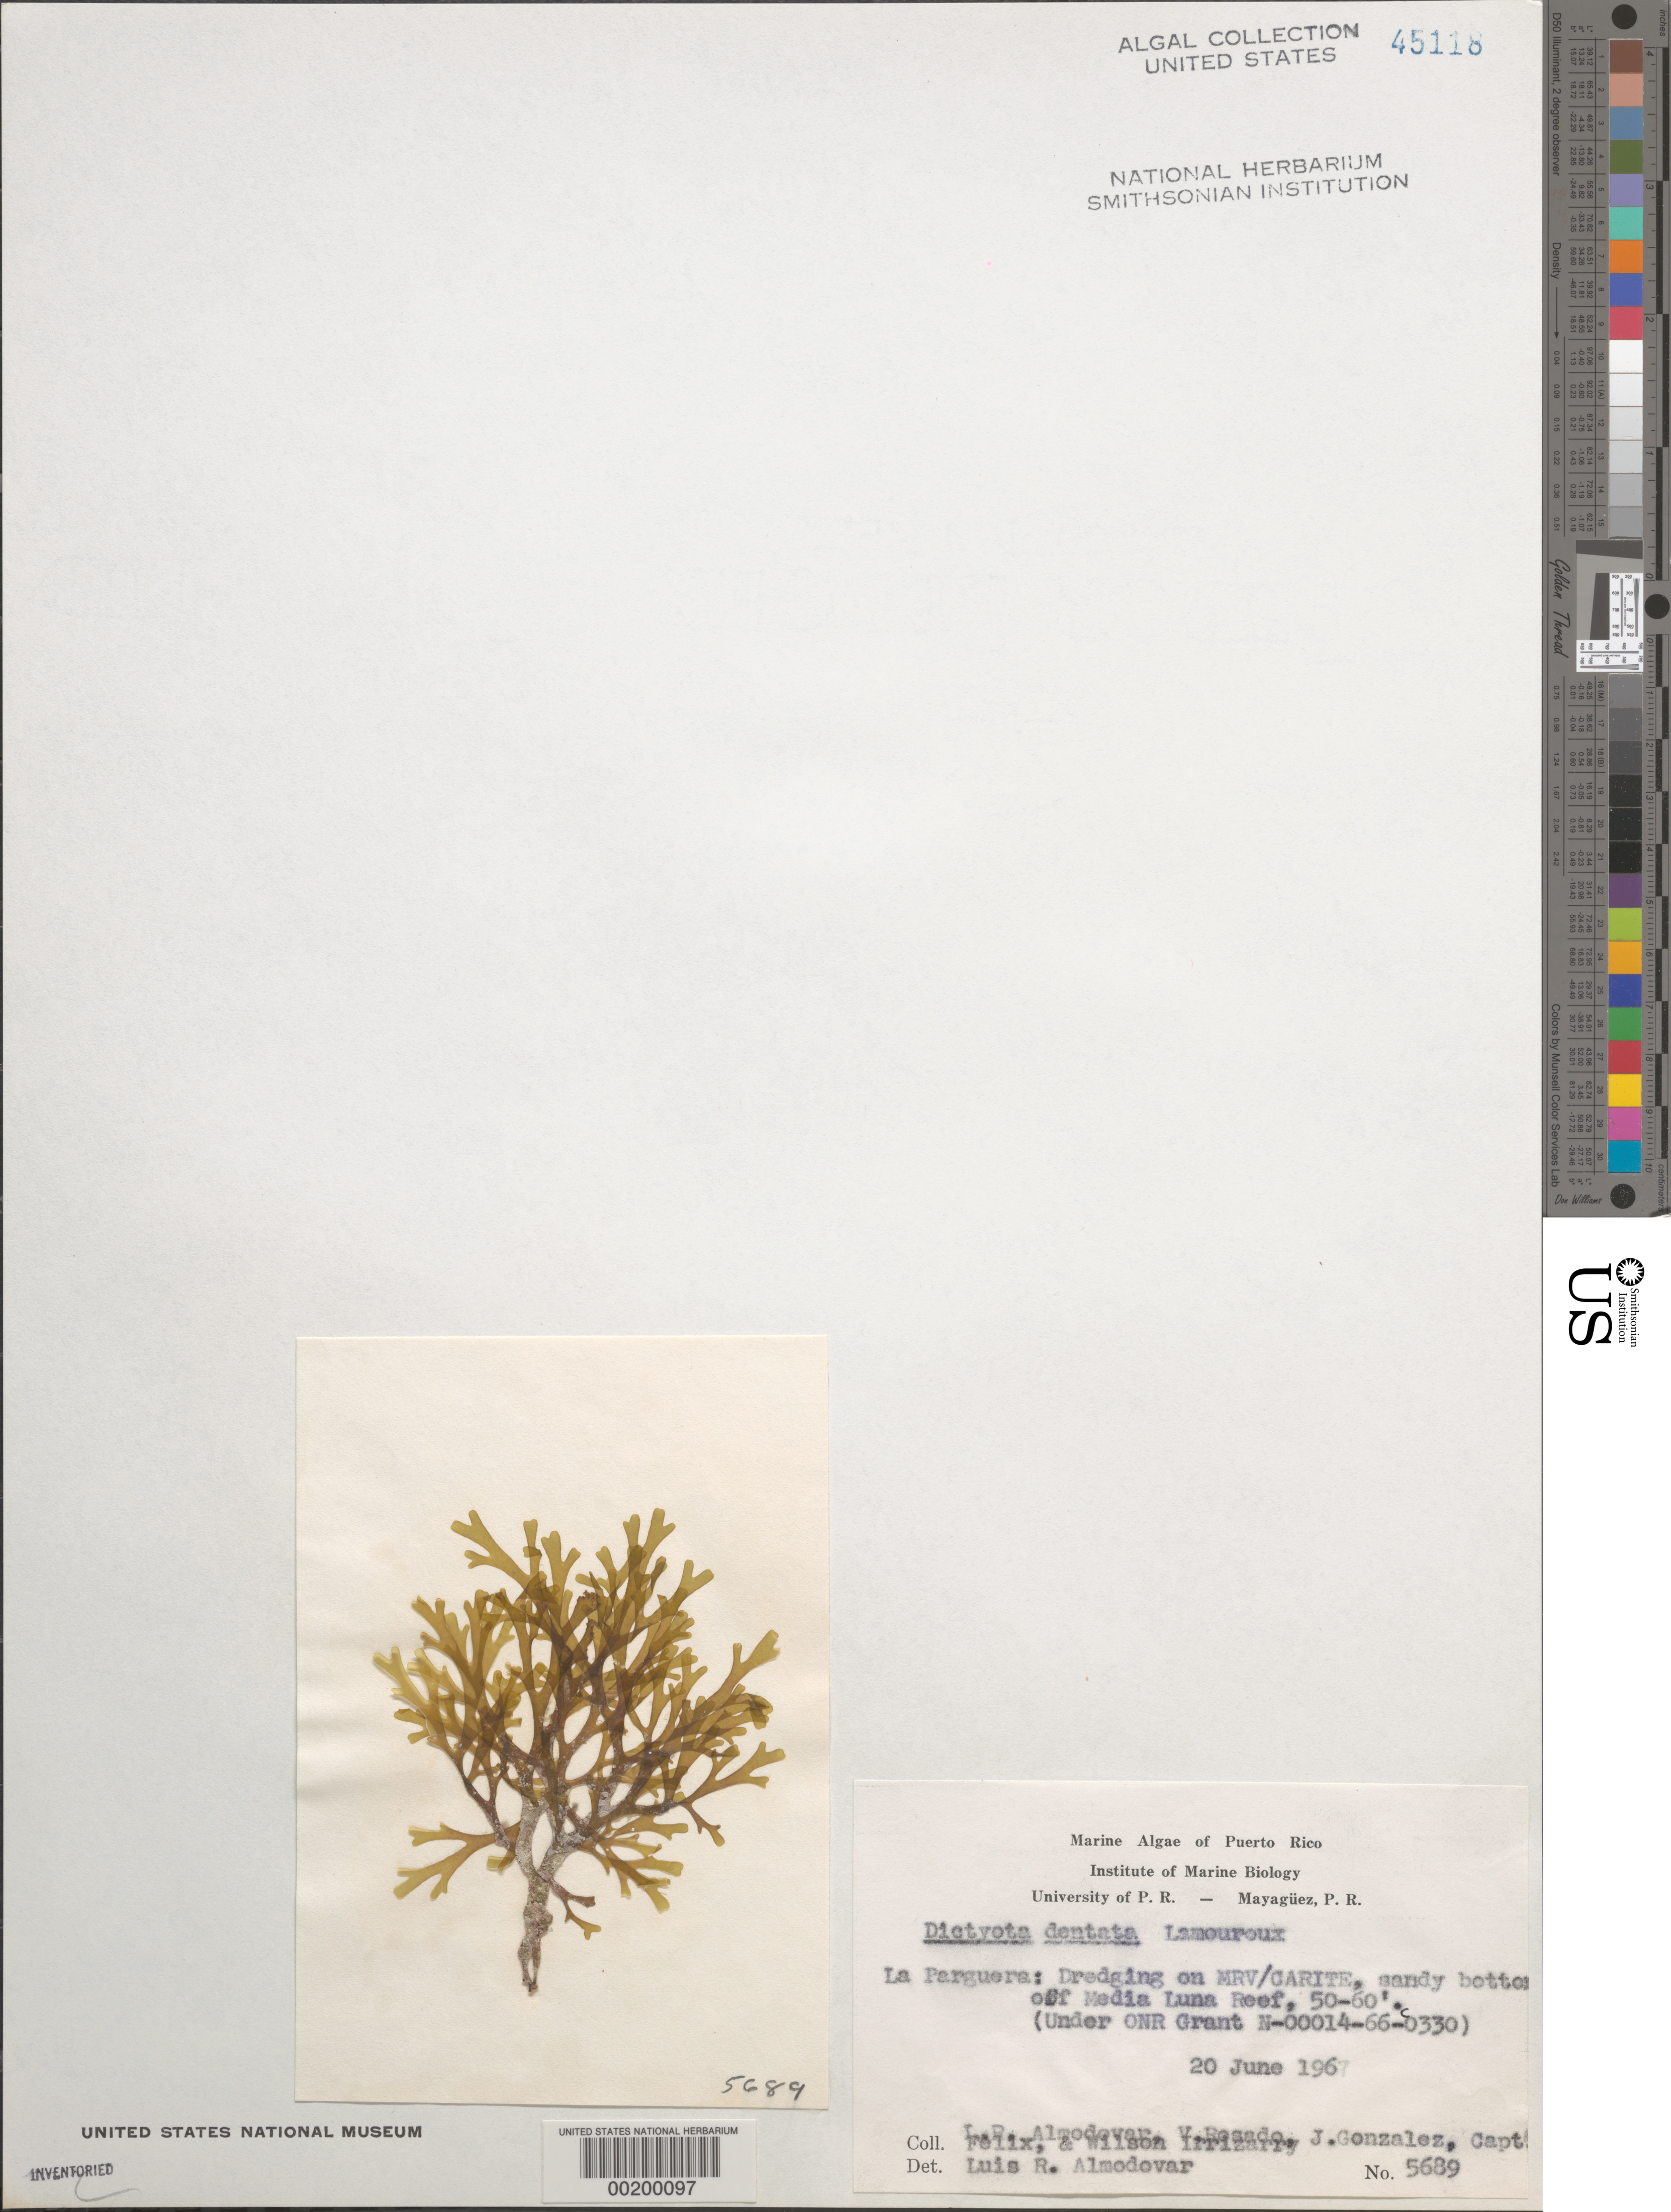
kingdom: Chromista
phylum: Ochrophyta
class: Phaeophyceae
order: Dictyotales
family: Dictyotaceae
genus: Dictyota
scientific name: Dictyota mertensii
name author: (C. Mart.) Kütz.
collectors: L. Almodovar, V. Rosado, J. Gonzalez, C. Felix & W. Irizarry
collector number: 5689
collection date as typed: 20 Jun 1967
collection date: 1967-06-20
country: Puerto Rico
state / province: Lajas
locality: La Parguera, off Media Luna Reef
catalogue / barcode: US 45118